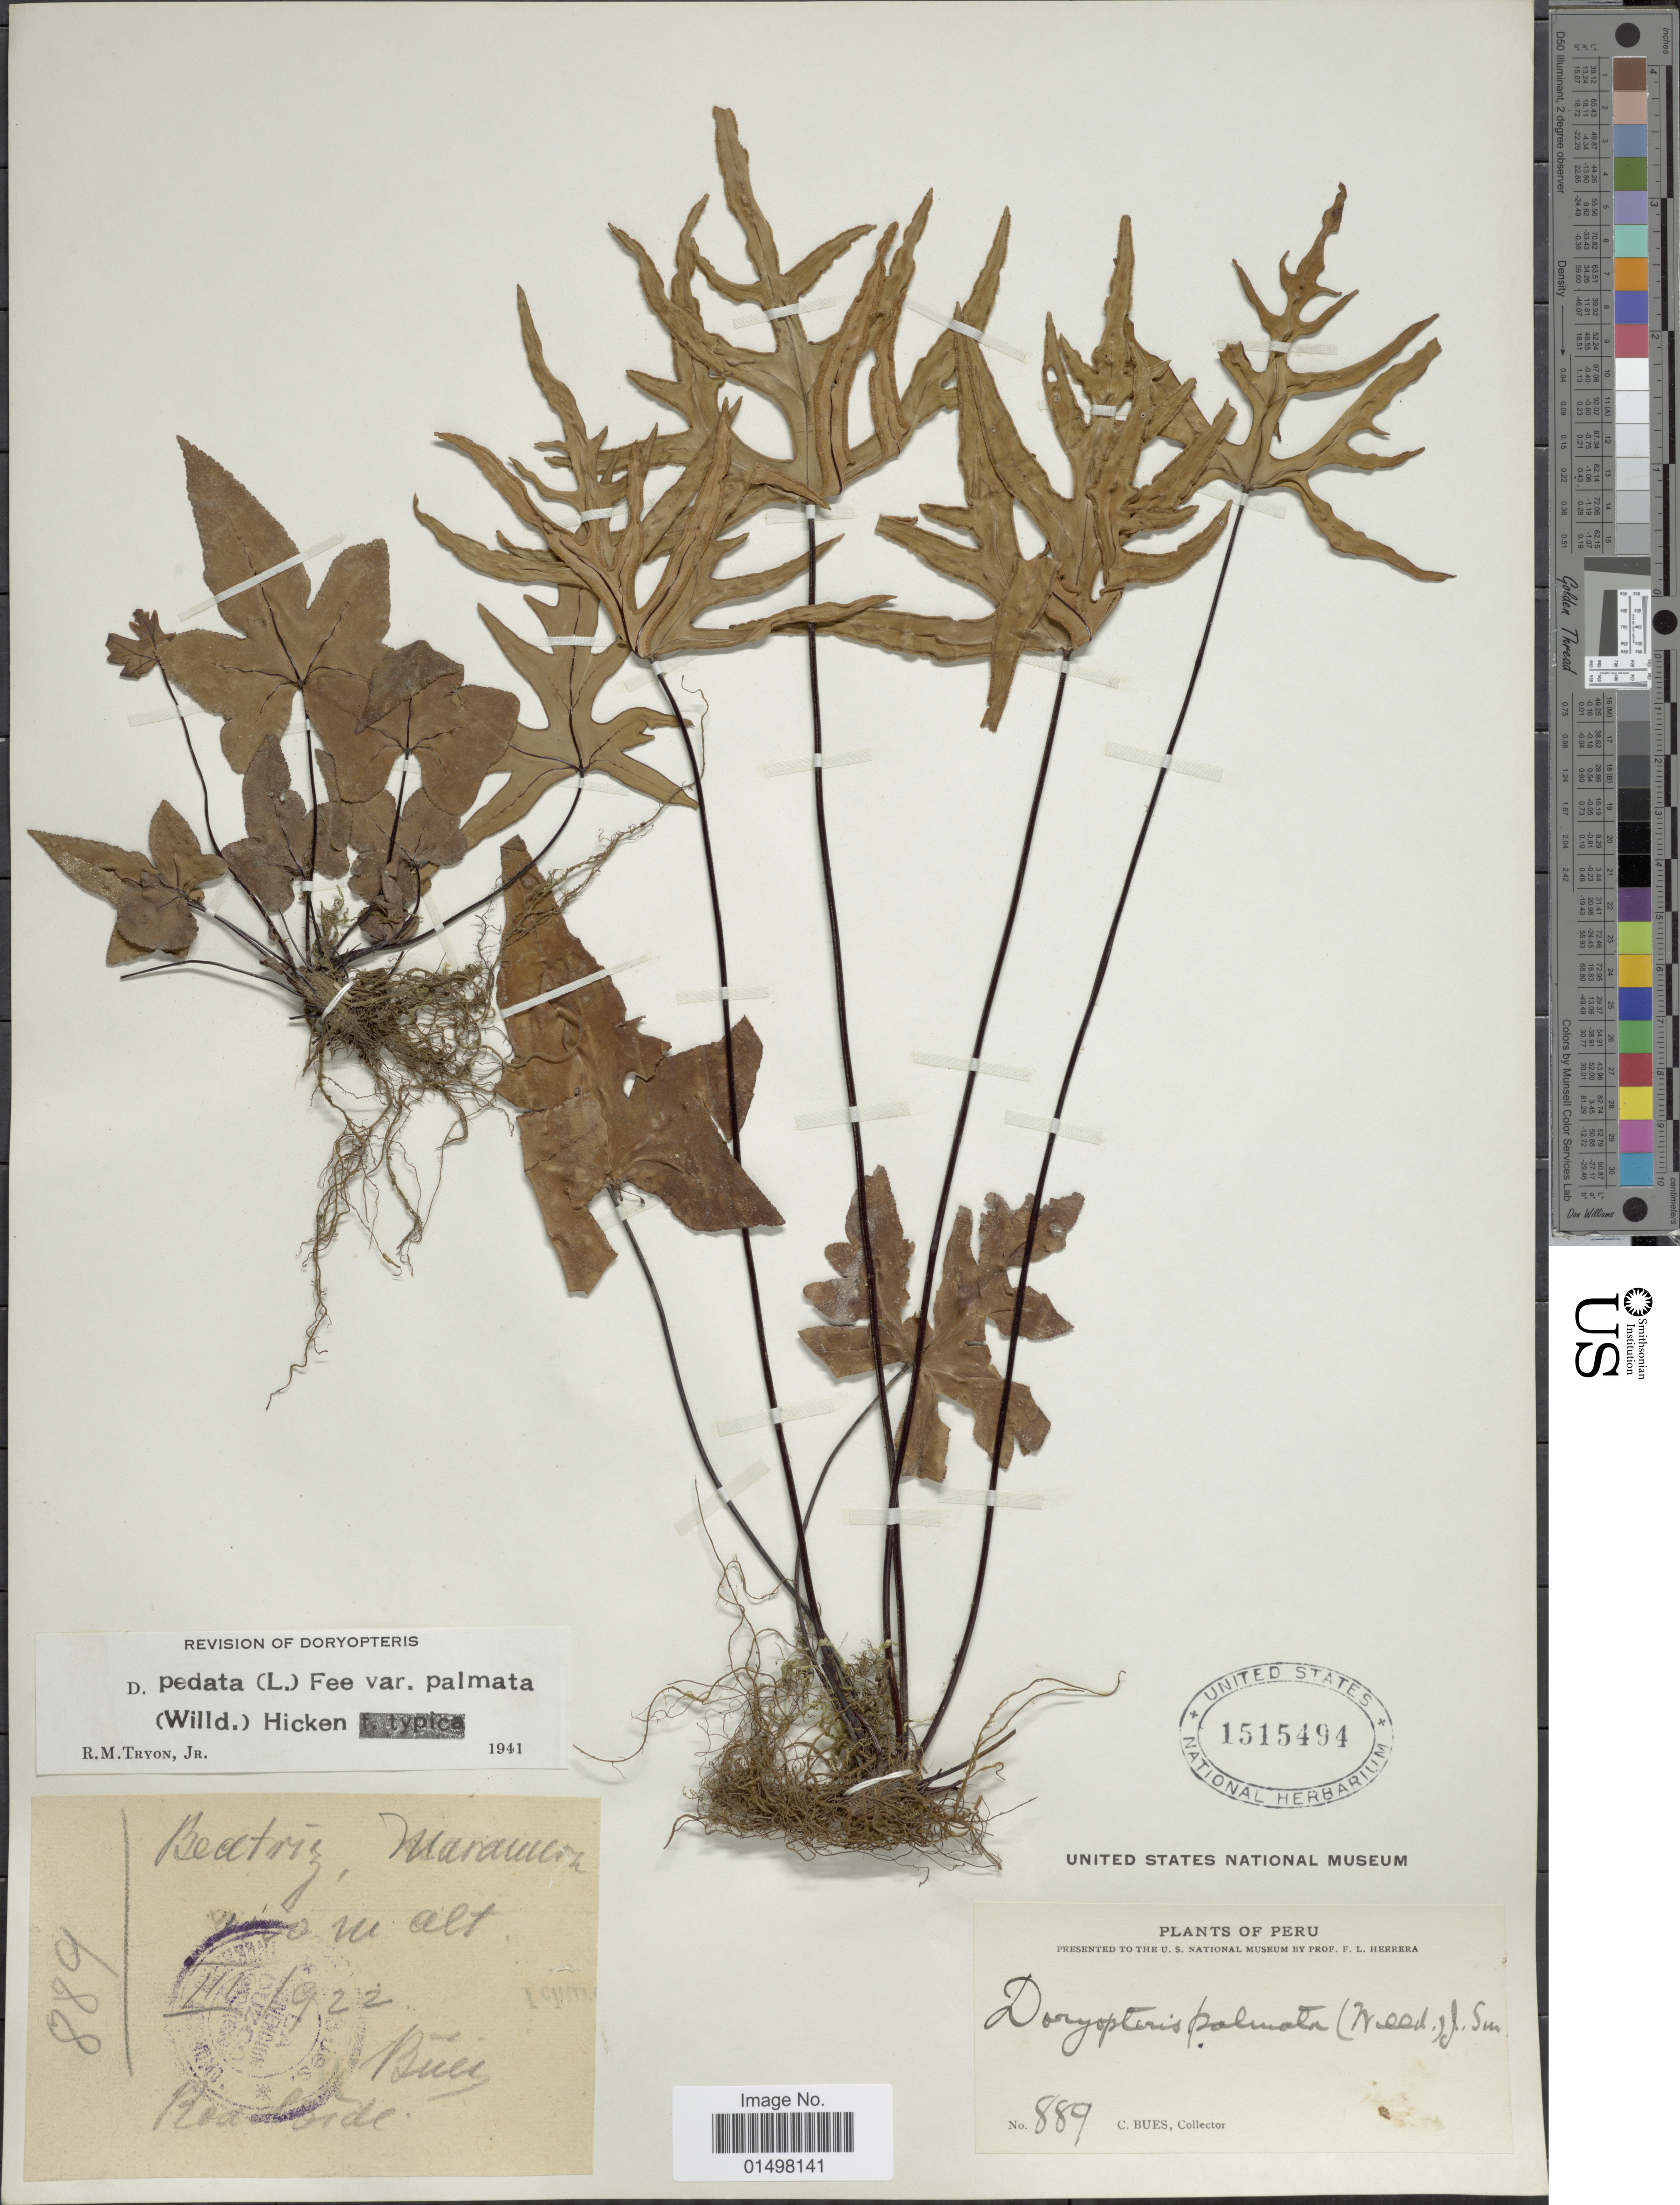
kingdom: Plantae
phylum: Tracheophyta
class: Polypodiopsida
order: Polypodiales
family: Pteridaceae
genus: Doryopteris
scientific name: Doryopteris pedata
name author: (L.) Fée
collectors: C. Bues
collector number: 889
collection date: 1922-03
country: Peru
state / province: Cusco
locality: Beatriz, Maranura. Roadside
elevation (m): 122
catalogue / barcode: US 1515494